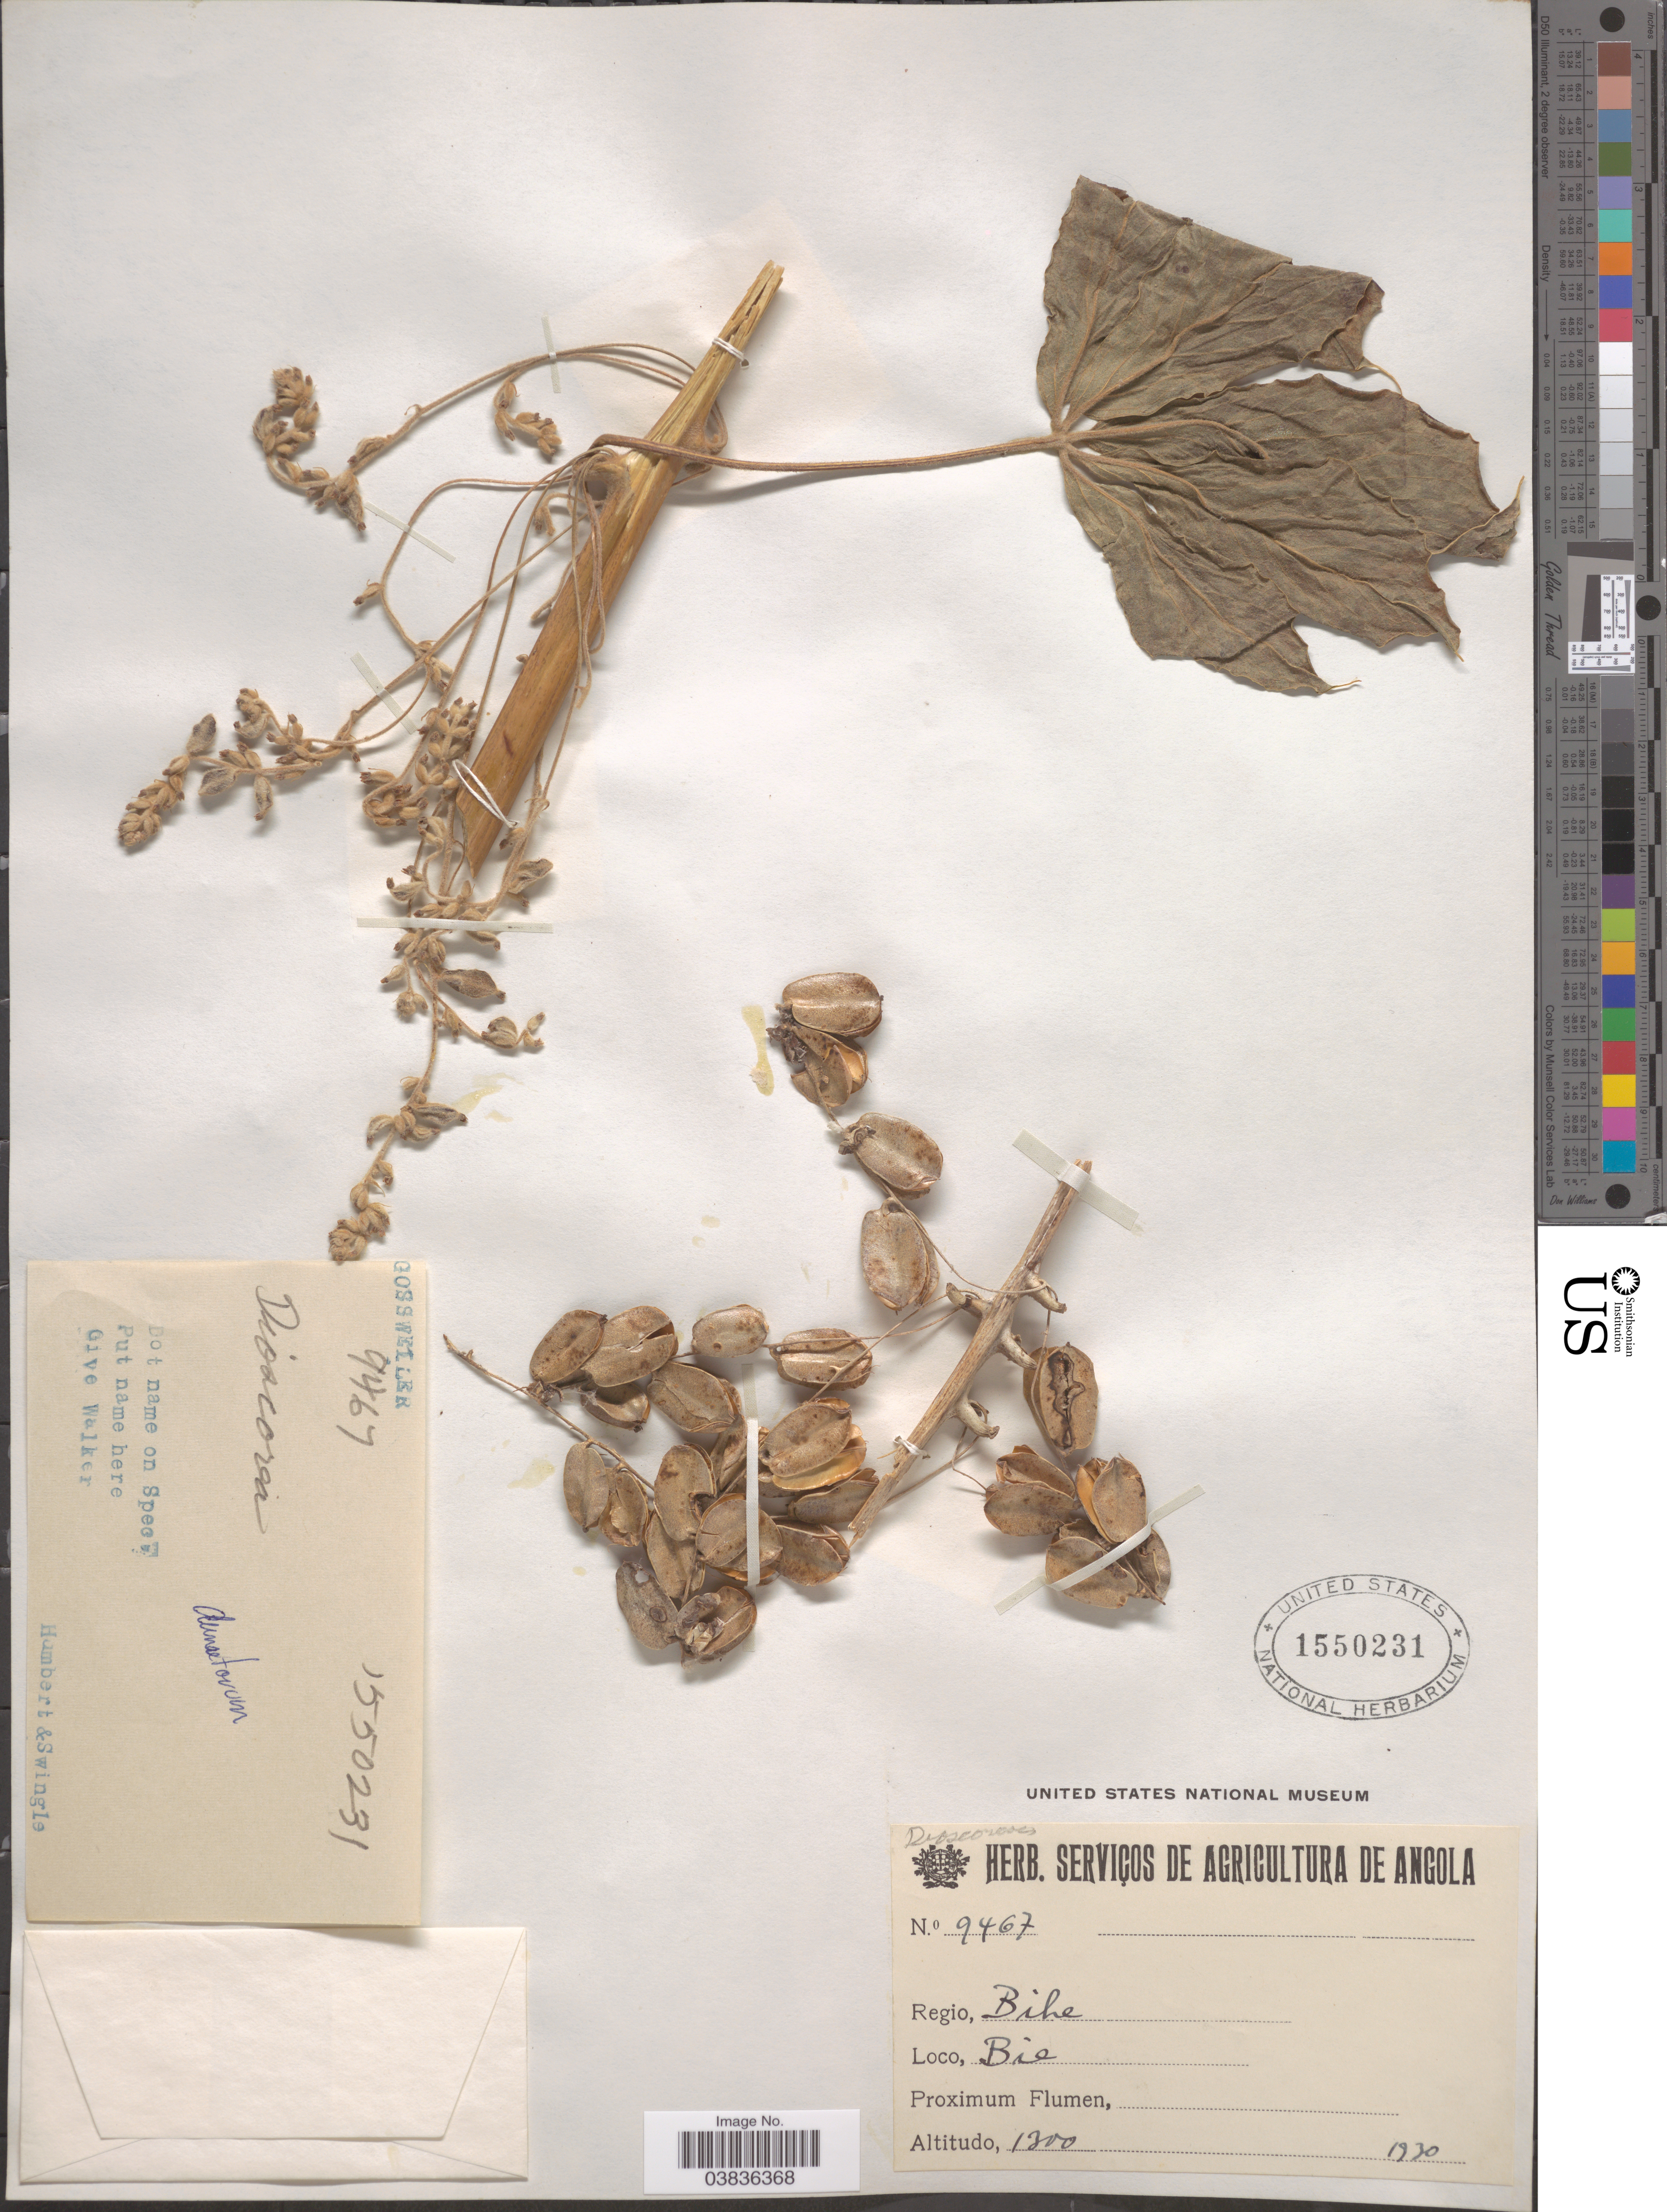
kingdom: Plantae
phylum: Tracheophyta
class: Liliopsida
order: Dioscoreales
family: Dioscoreaceae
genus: Dioscorea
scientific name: Dioscorea sp.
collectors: -- Humbert & -. Swingle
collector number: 9467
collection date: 1930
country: Angola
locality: Regio, Bihe. Bié.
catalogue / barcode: US 1550231